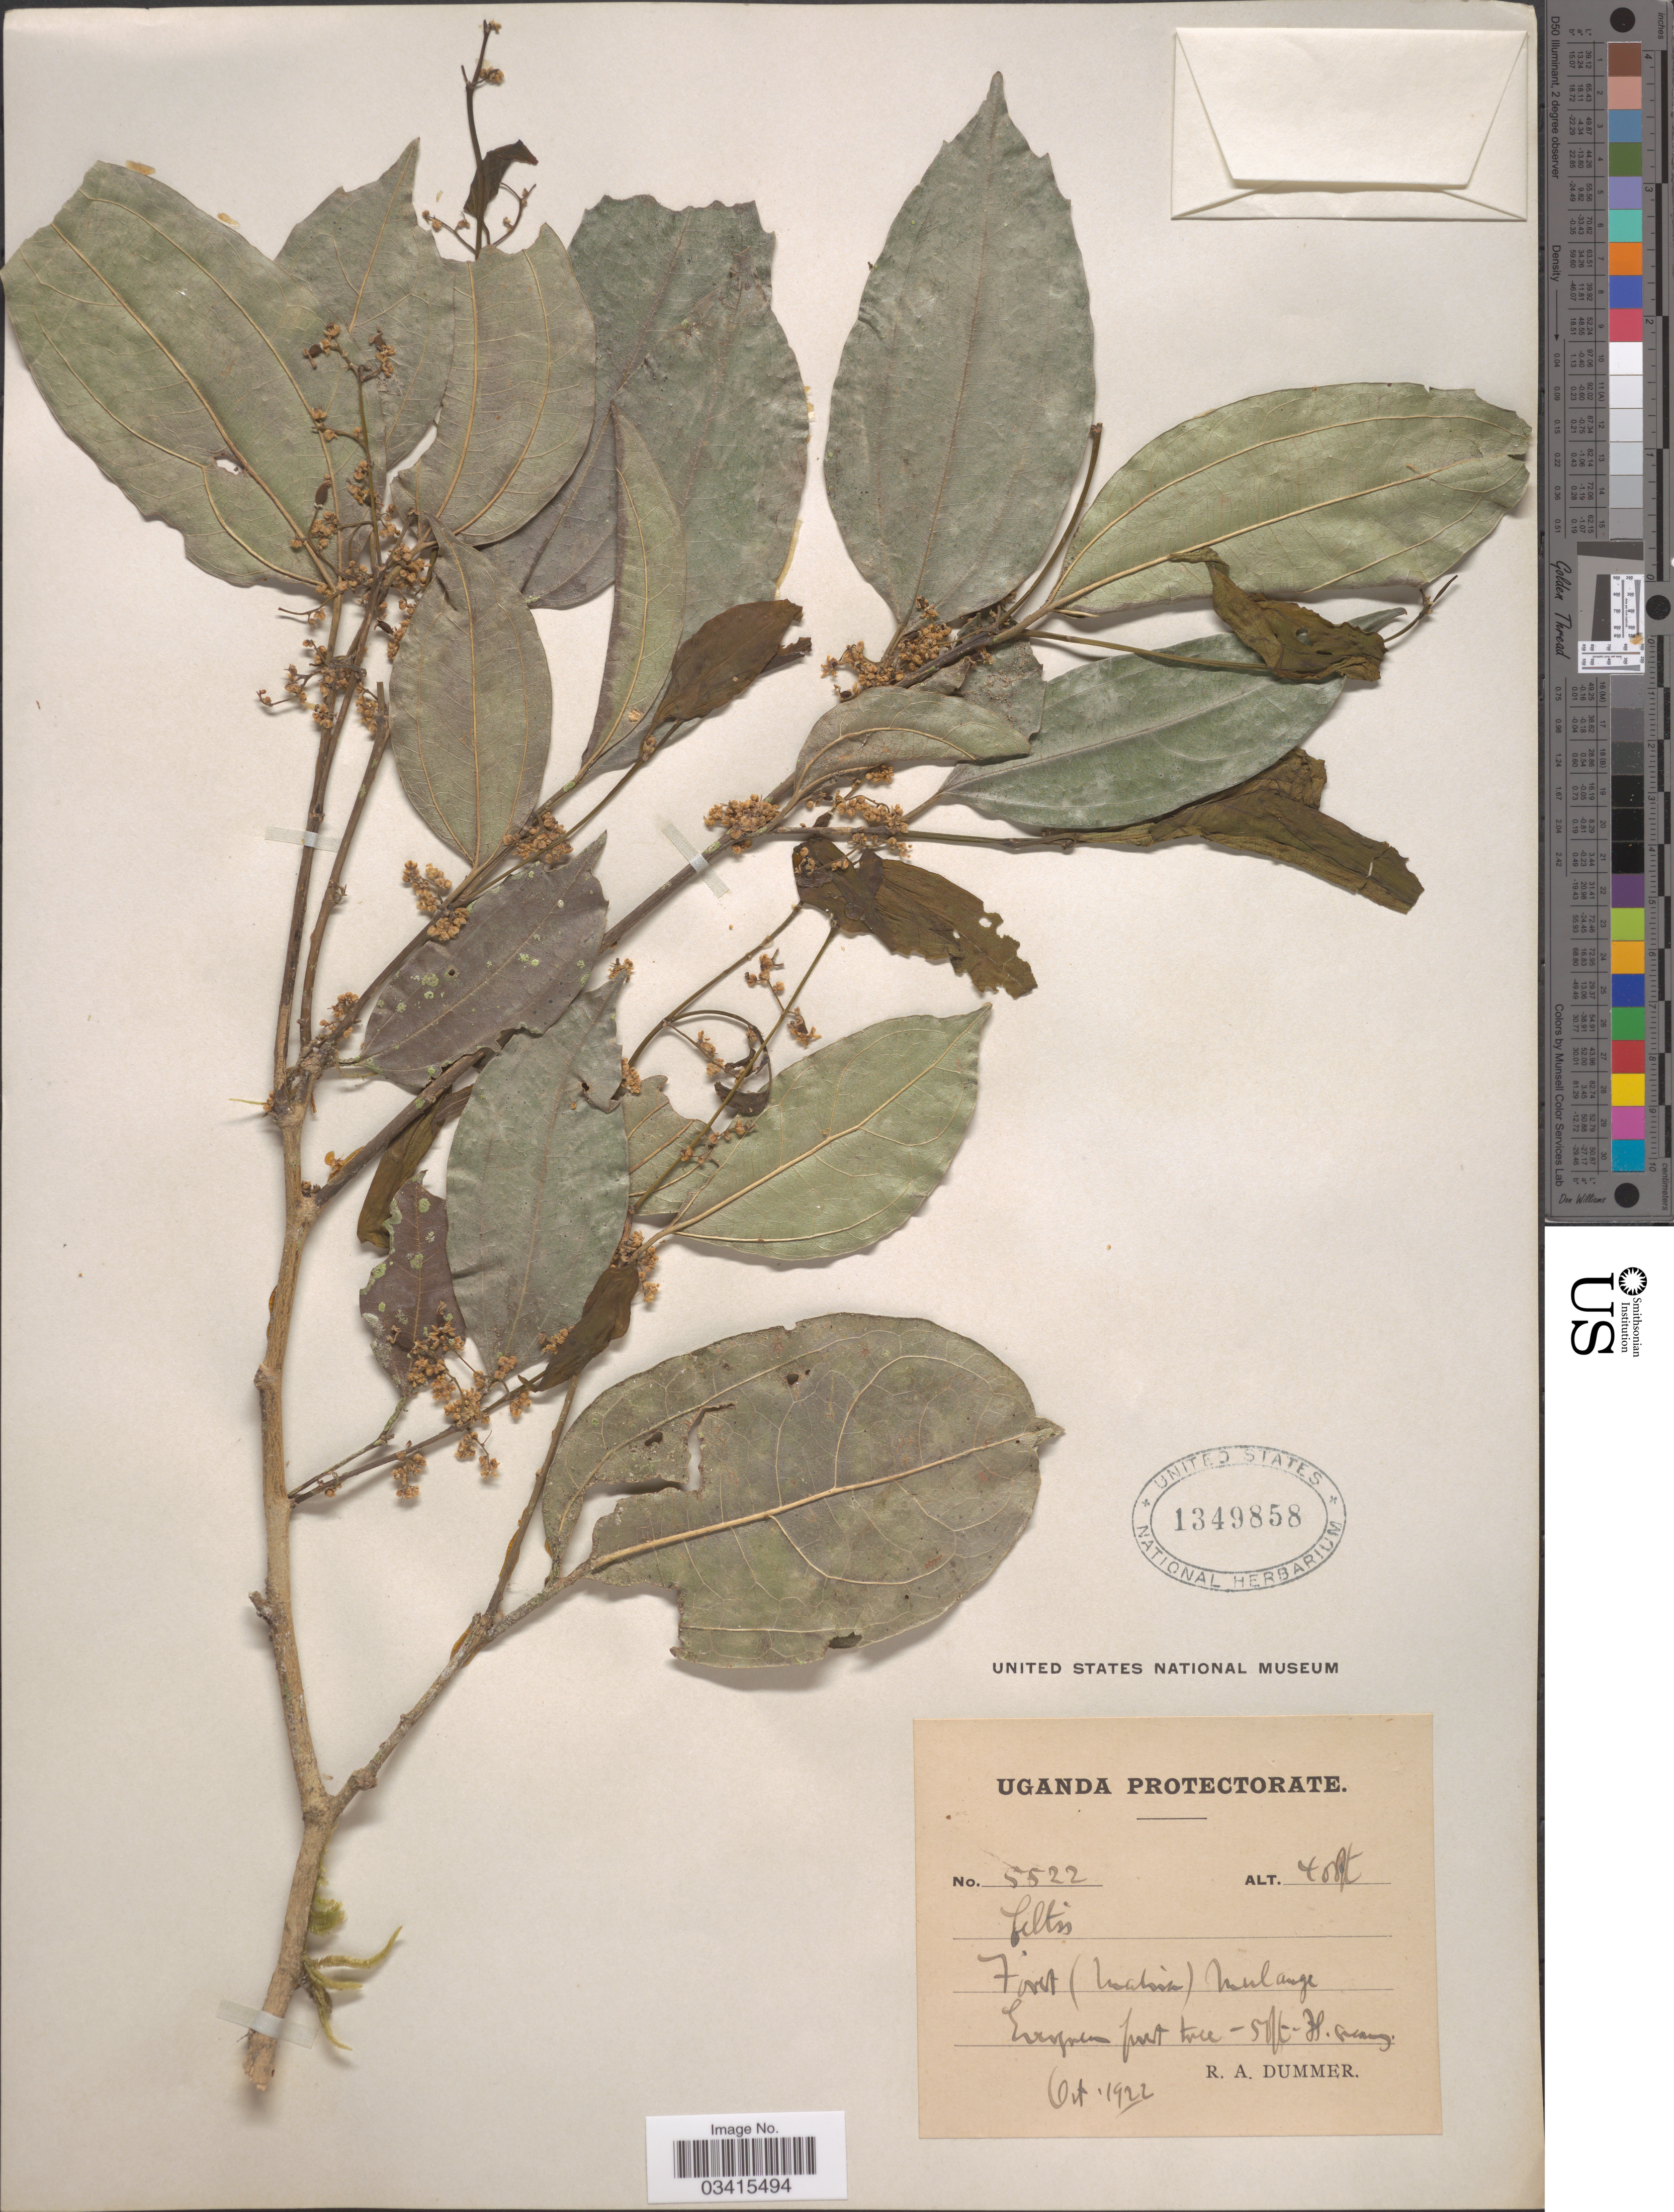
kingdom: Plantae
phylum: Tracheophyta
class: Magnoliopsida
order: Rosales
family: Cannabaceae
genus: Celtis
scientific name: Celtis sp.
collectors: R. Dümmer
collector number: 5522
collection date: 1922-10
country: Uganda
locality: Uganda Protectorate. Forest (Mabira). Mulange.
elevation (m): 1219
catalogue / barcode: US 1349858